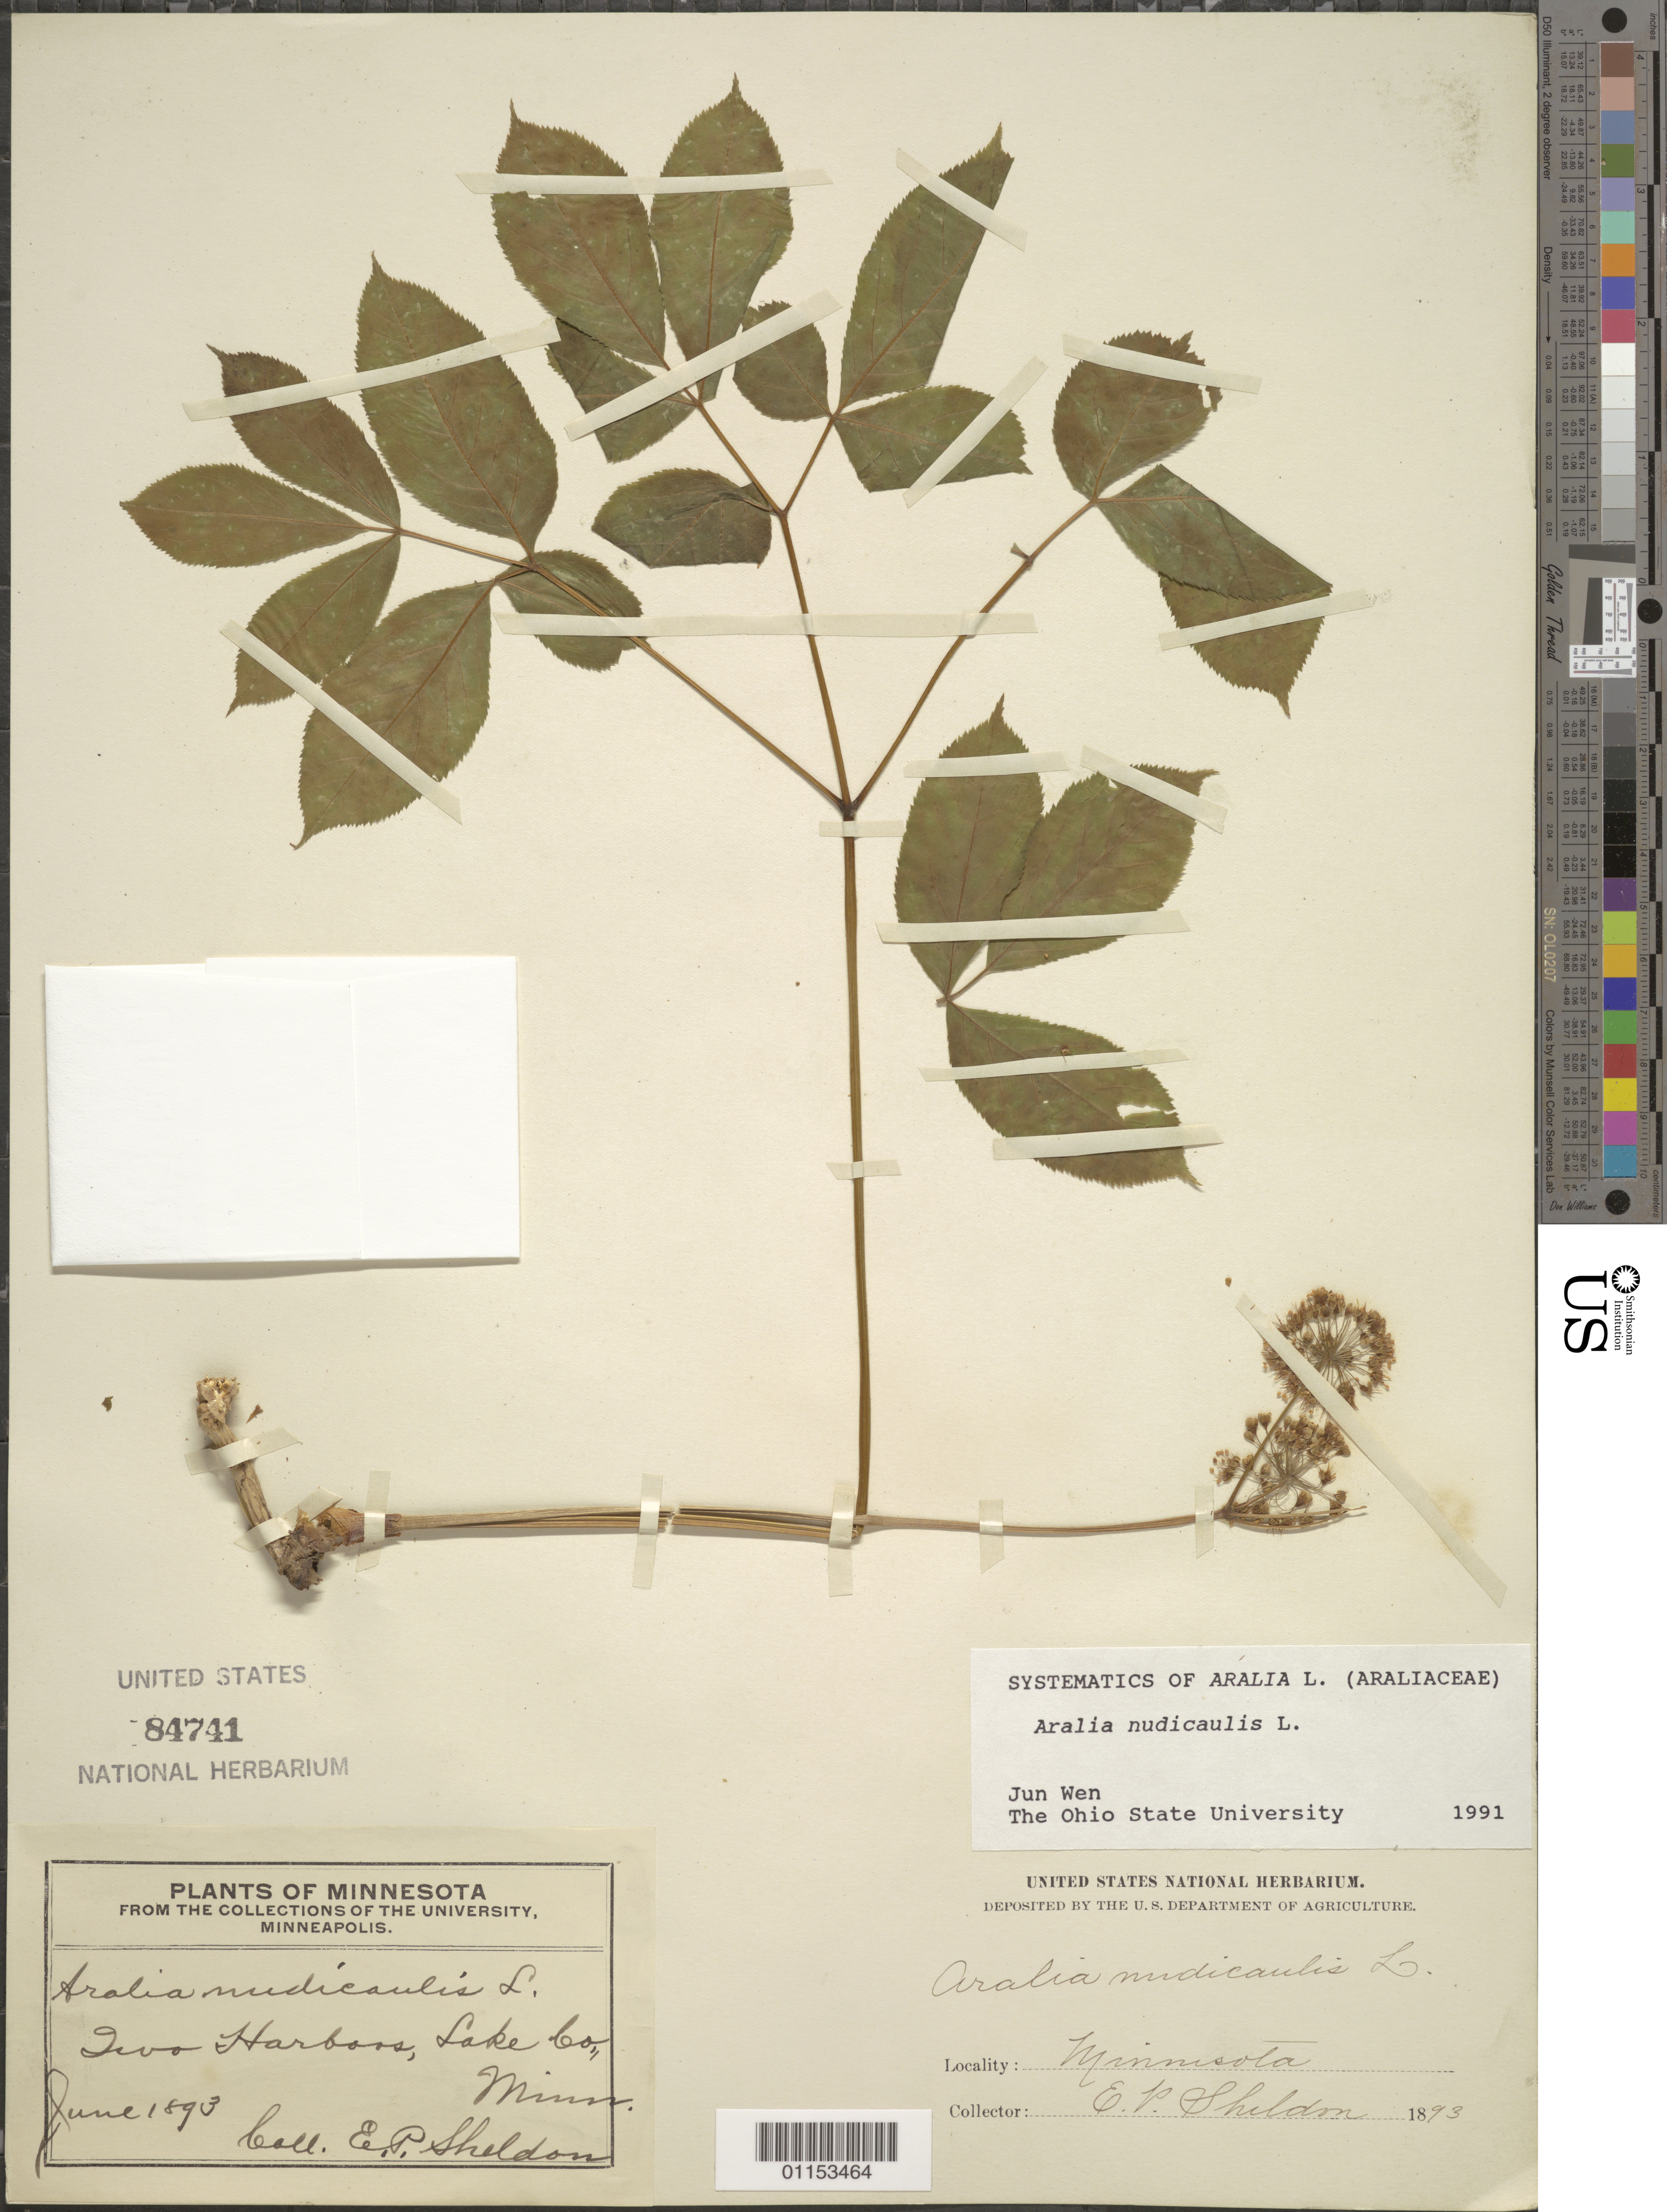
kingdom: Plantae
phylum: Tracheophyta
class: Magnoliopsida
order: Apiales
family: Araliaceae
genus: Aralia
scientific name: Aralia nudicaulis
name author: L.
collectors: E. P. Sheldon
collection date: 1893-06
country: United States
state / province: Minnesota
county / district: Lake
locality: Two Harbors.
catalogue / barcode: US 84741